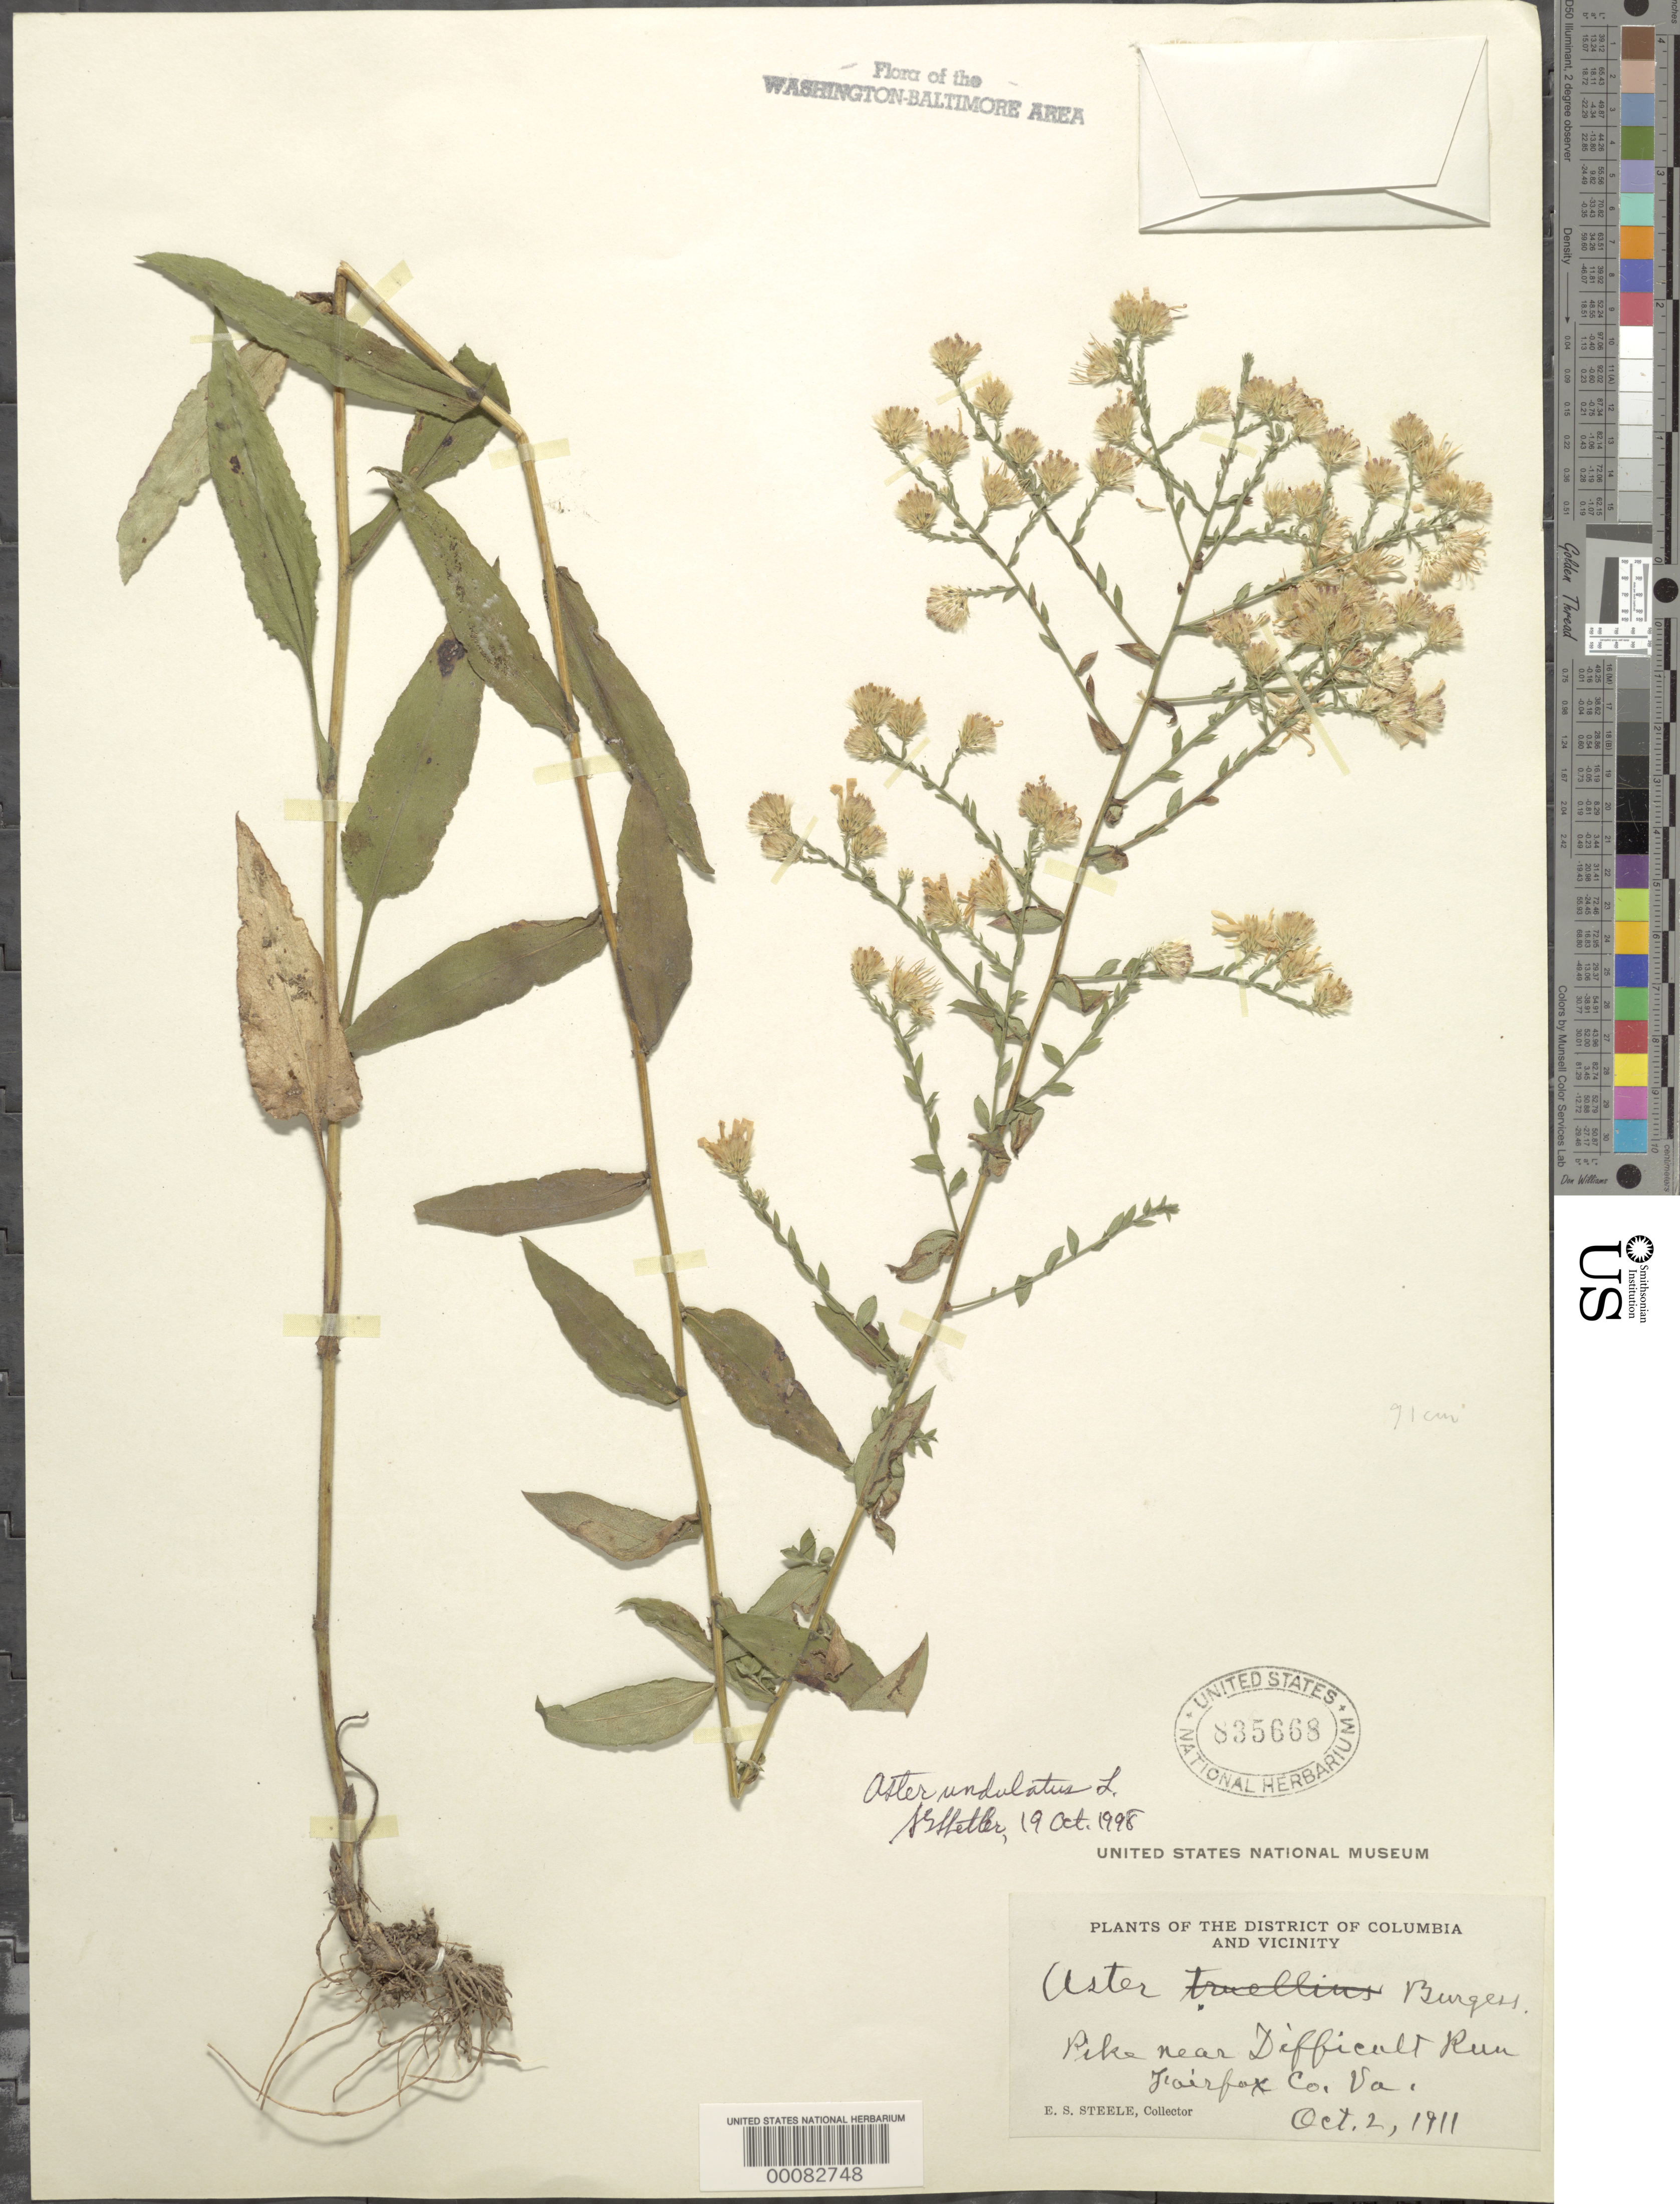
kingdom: Plantae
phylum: Tracheophyta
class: Magnoliopsida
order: Asterales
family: Asteraceae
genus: Symphyotrichum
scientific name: Symphyotrichum undulatum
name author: (L.) G.L. Nesom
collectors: E. Steele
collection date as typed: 02 Oct 1911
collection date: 1911-10-02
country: United States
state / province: Virginia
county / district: Fairfax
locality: Pike near Difficult Run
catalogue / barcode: US 835668